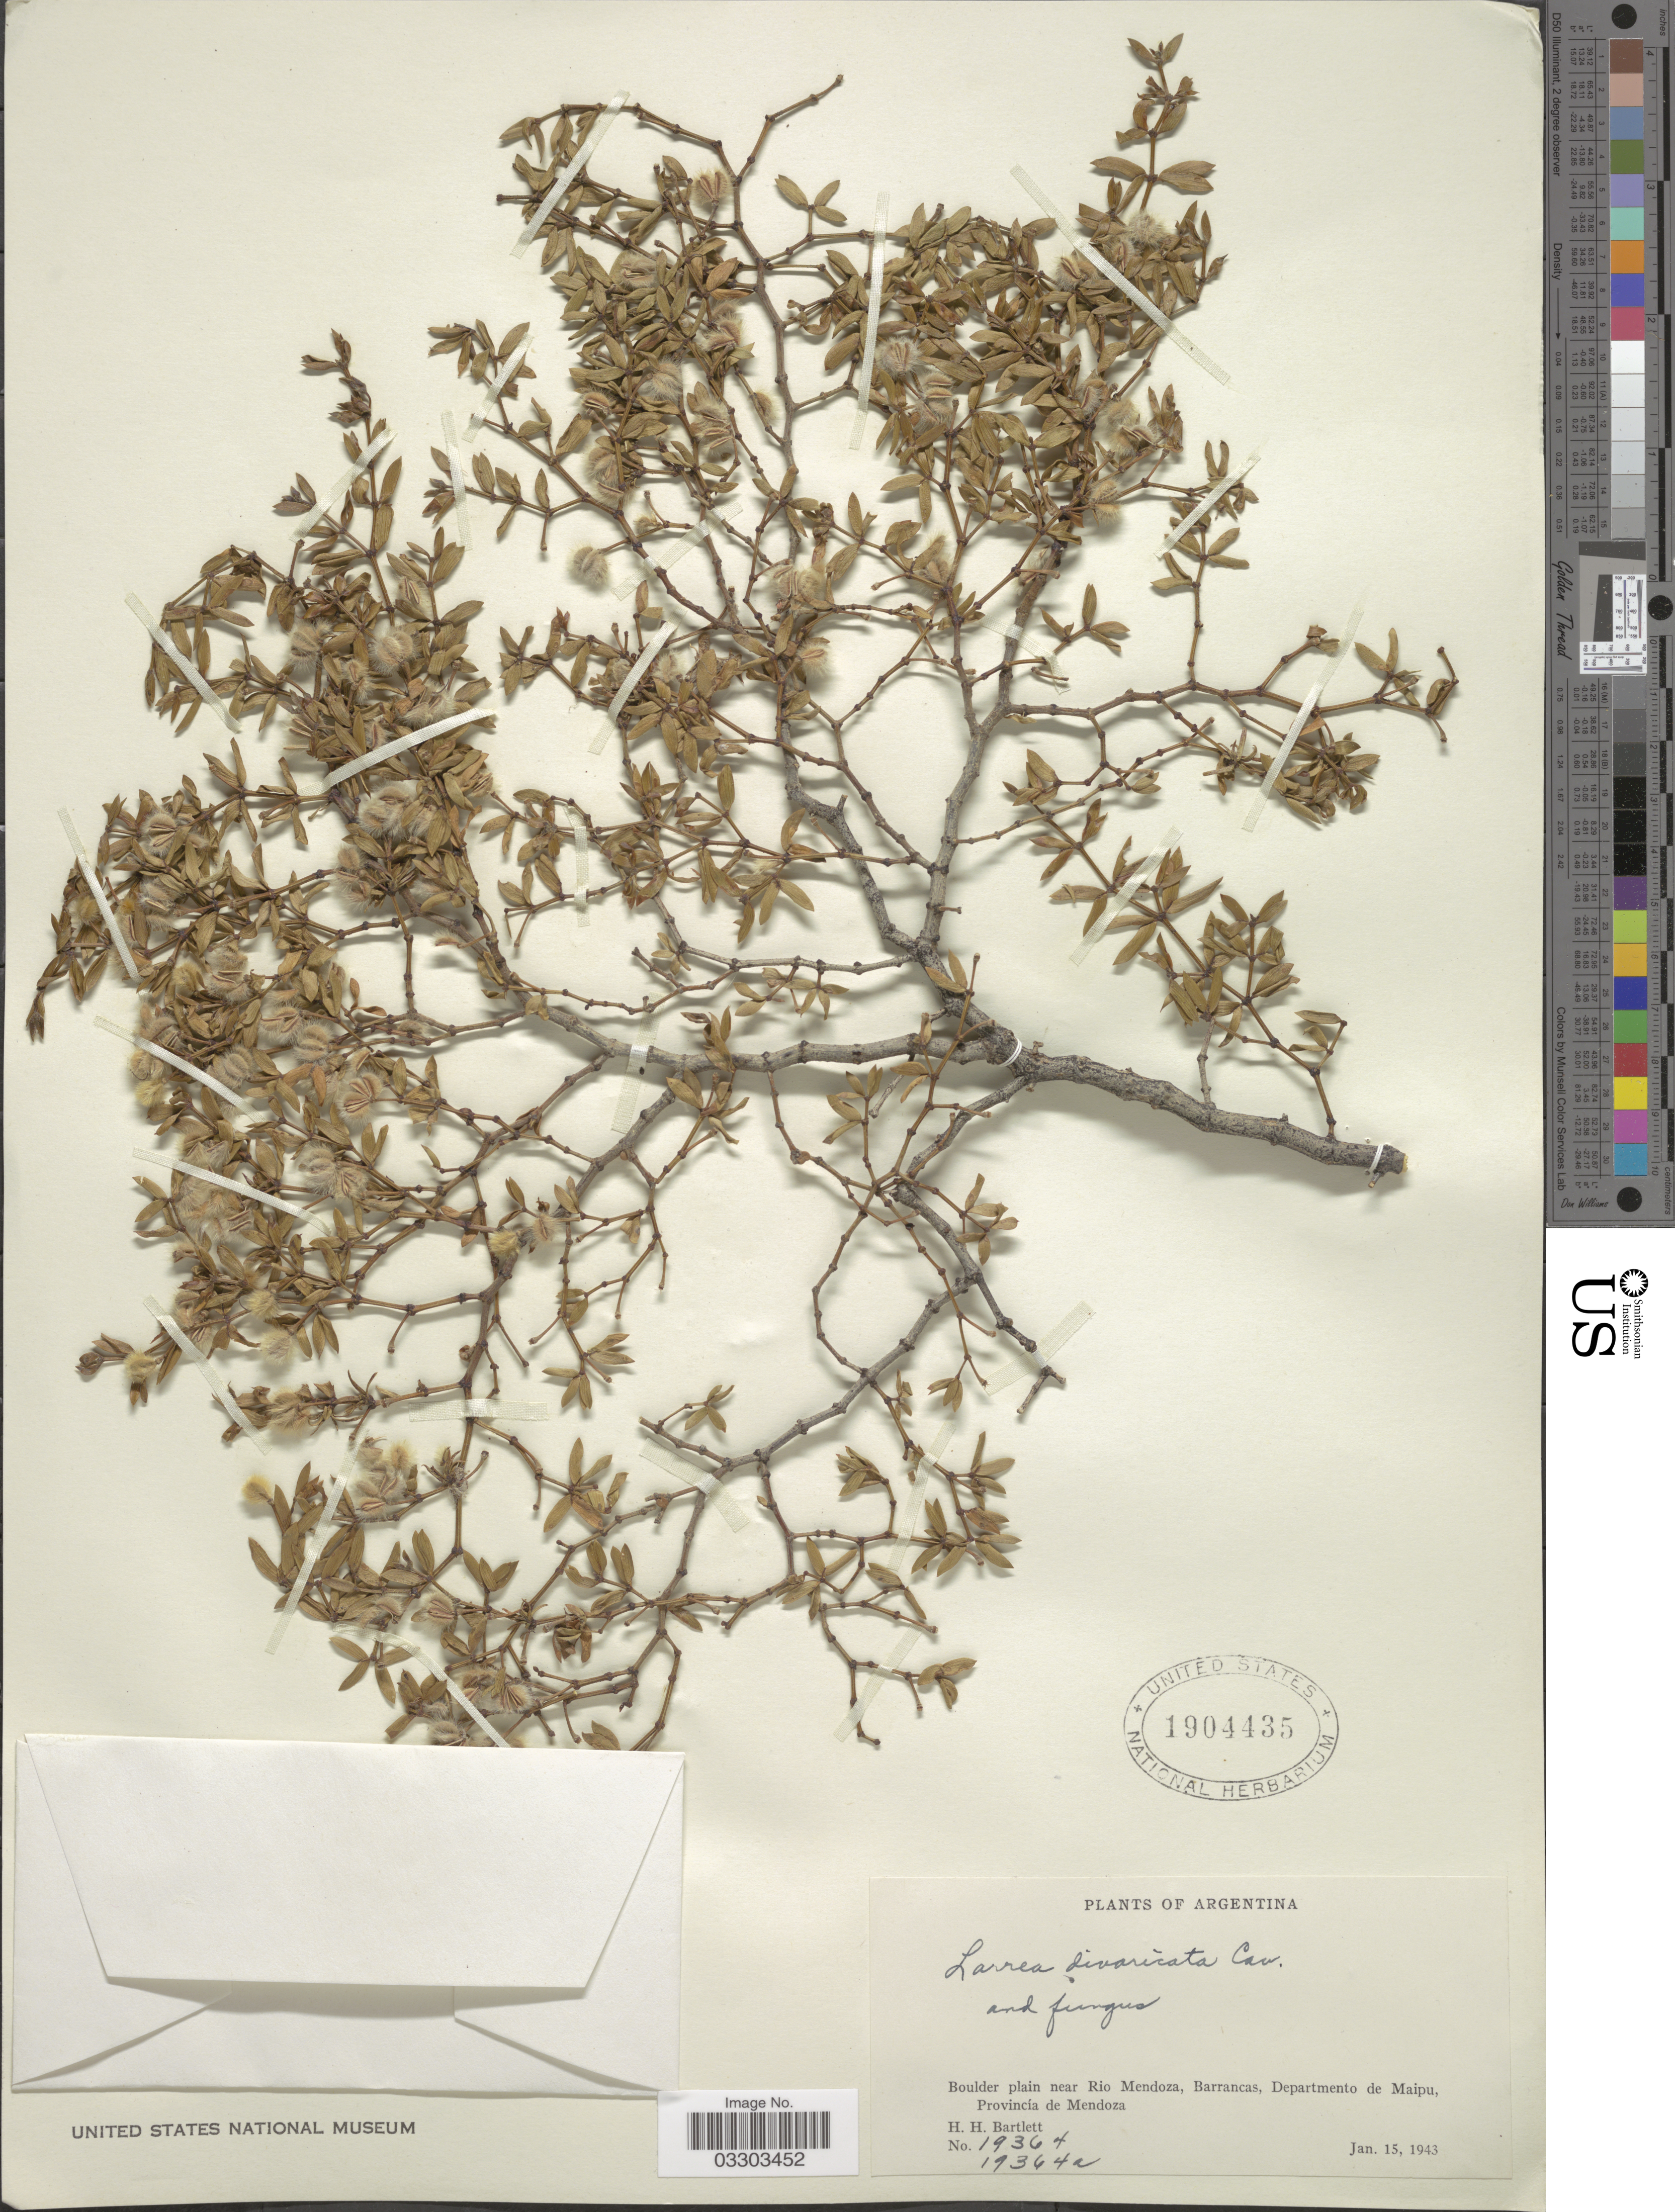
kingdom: Plantae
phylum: Tracheophyta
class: Magnoliopsida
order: Zygophyllales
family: Zygophyllaceae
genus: Larrea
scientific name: Larrea divaricata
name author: Cav.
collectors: H. H. Bartlett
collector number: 1936a/19364a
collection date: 1943-01-15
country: Argentina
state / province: Mendoza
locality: Boulder plain near Rio Mendoza, Barrancas, Departamento de Maipu.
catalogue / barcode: US 1904435